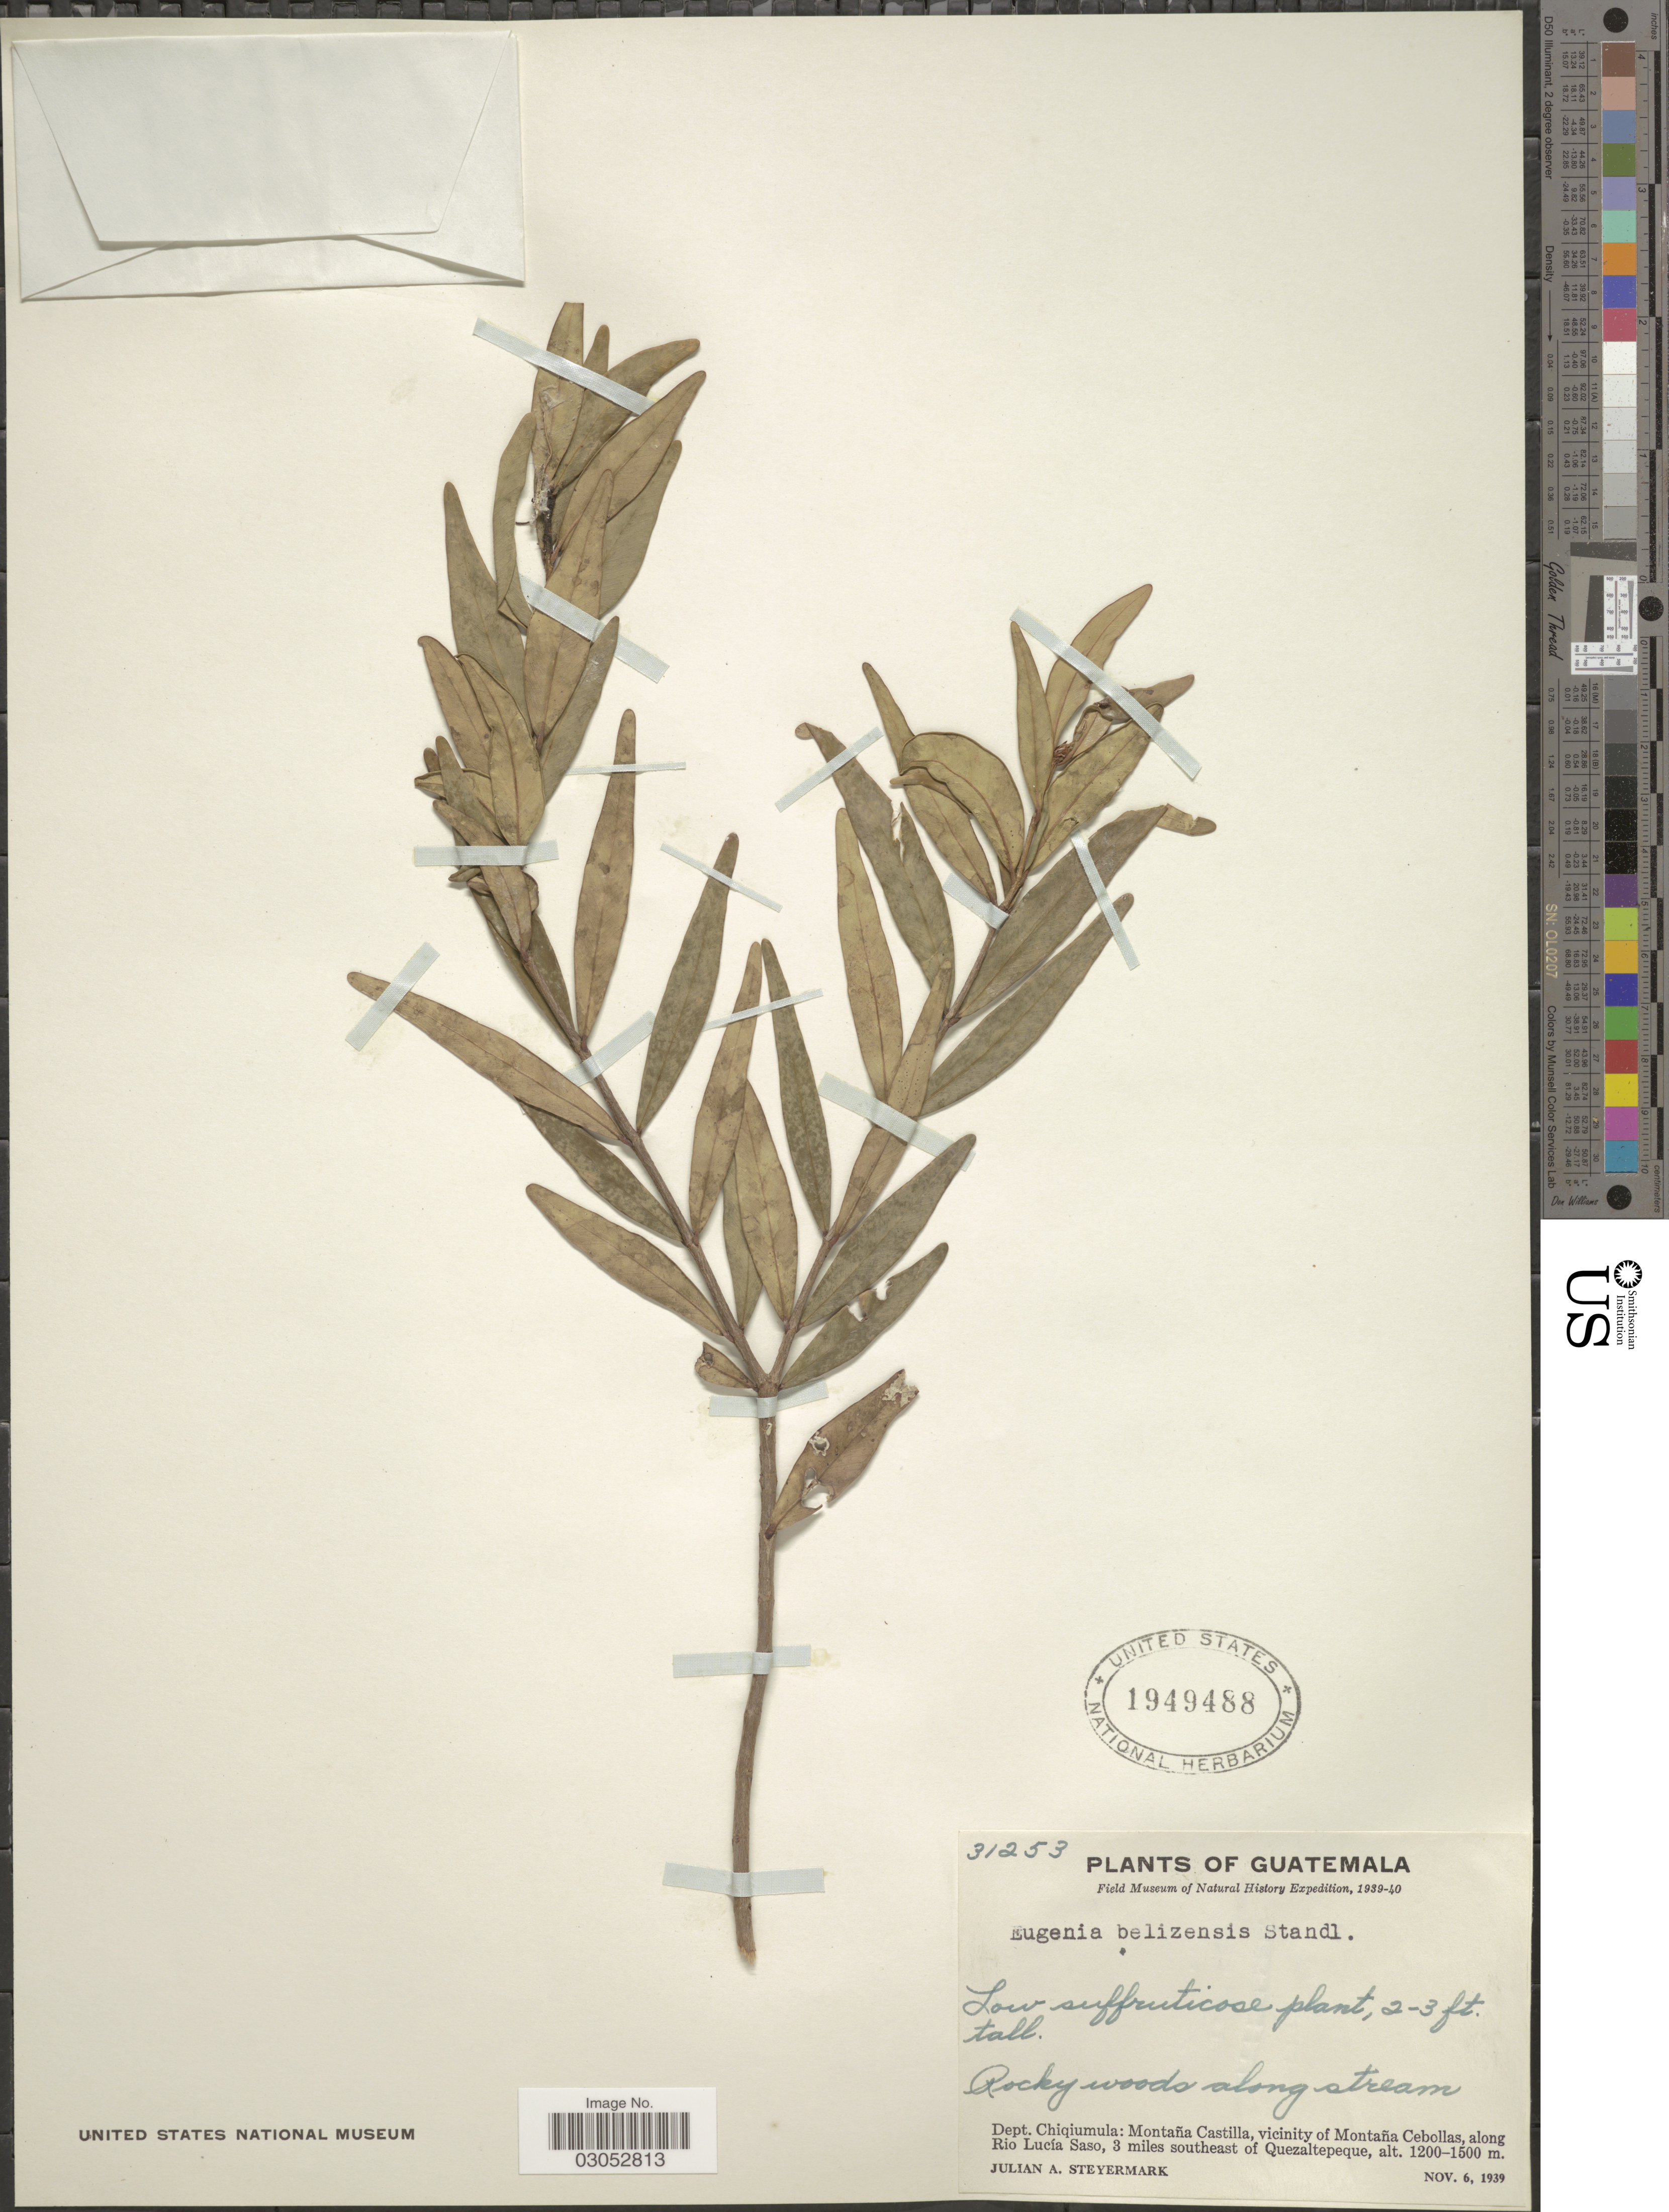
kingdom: Plantae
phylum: Tracheophyta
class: Magnoliopsida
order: Myrtales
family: Myrtaceae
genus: Myrcia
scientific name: Myrcia hondurensis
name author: (Standl.) A.R. Lourenço & Sánchez-Cháv.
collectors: J. Steyermark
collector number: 31253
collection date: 1939-11-06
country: Guatemala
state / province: Chiquimula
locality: Dept. Chiquimula: Montaña Castilla, vicinity of Montaña Cebollas, along Rio Lucía Saso, 3 miles southeast of Quezaltepeque.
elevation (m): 1200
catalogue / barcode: US 1949488